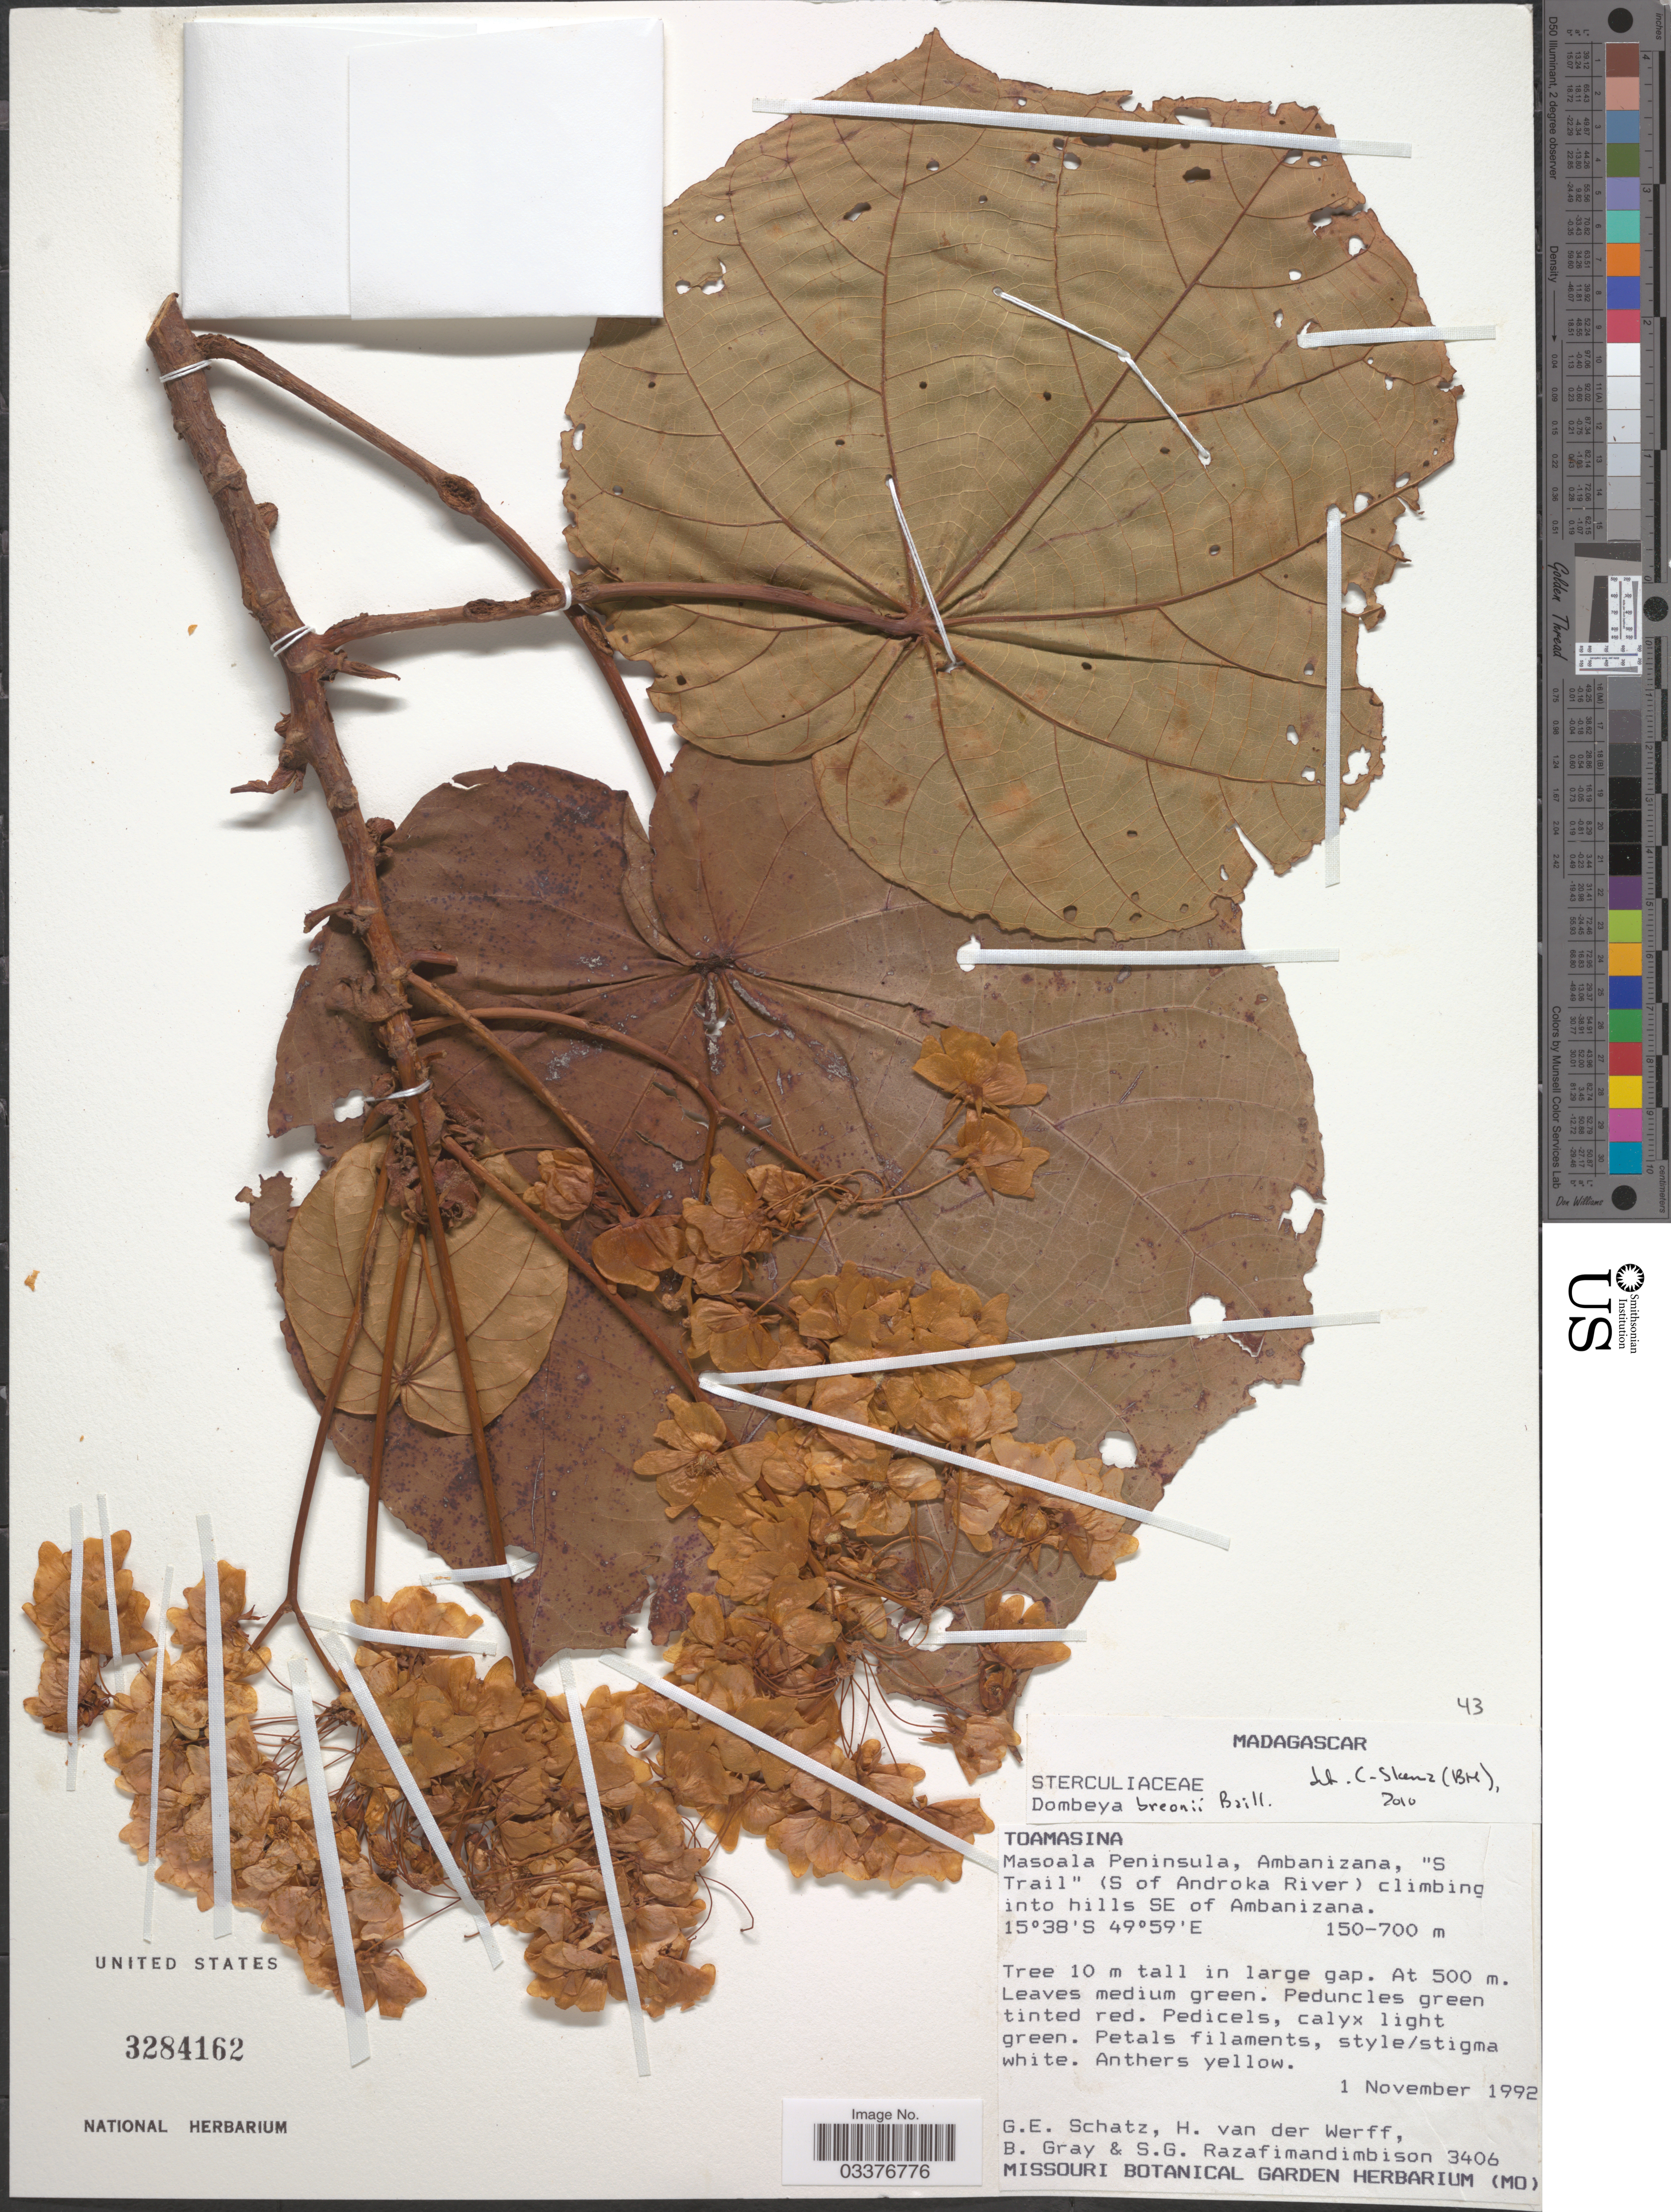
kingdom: Plantae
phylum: Tracheophyta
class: Magnoliopsida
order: Malvales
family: Malvaceae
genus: Dombeya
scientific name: Dombeya breonii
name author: Baill.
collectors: G. Schatz, H. van der Werff, B. Gray & S. G. Razafimandimbison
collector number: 3406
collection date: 1992-11-01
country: Madagascar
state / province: Analanjirofo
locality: Masoala Peninsula, Ambanizana, "S Trail" (S of Androka River) climbing into hills SE of Ambanizana.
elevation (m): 150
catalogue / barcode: US 3284162